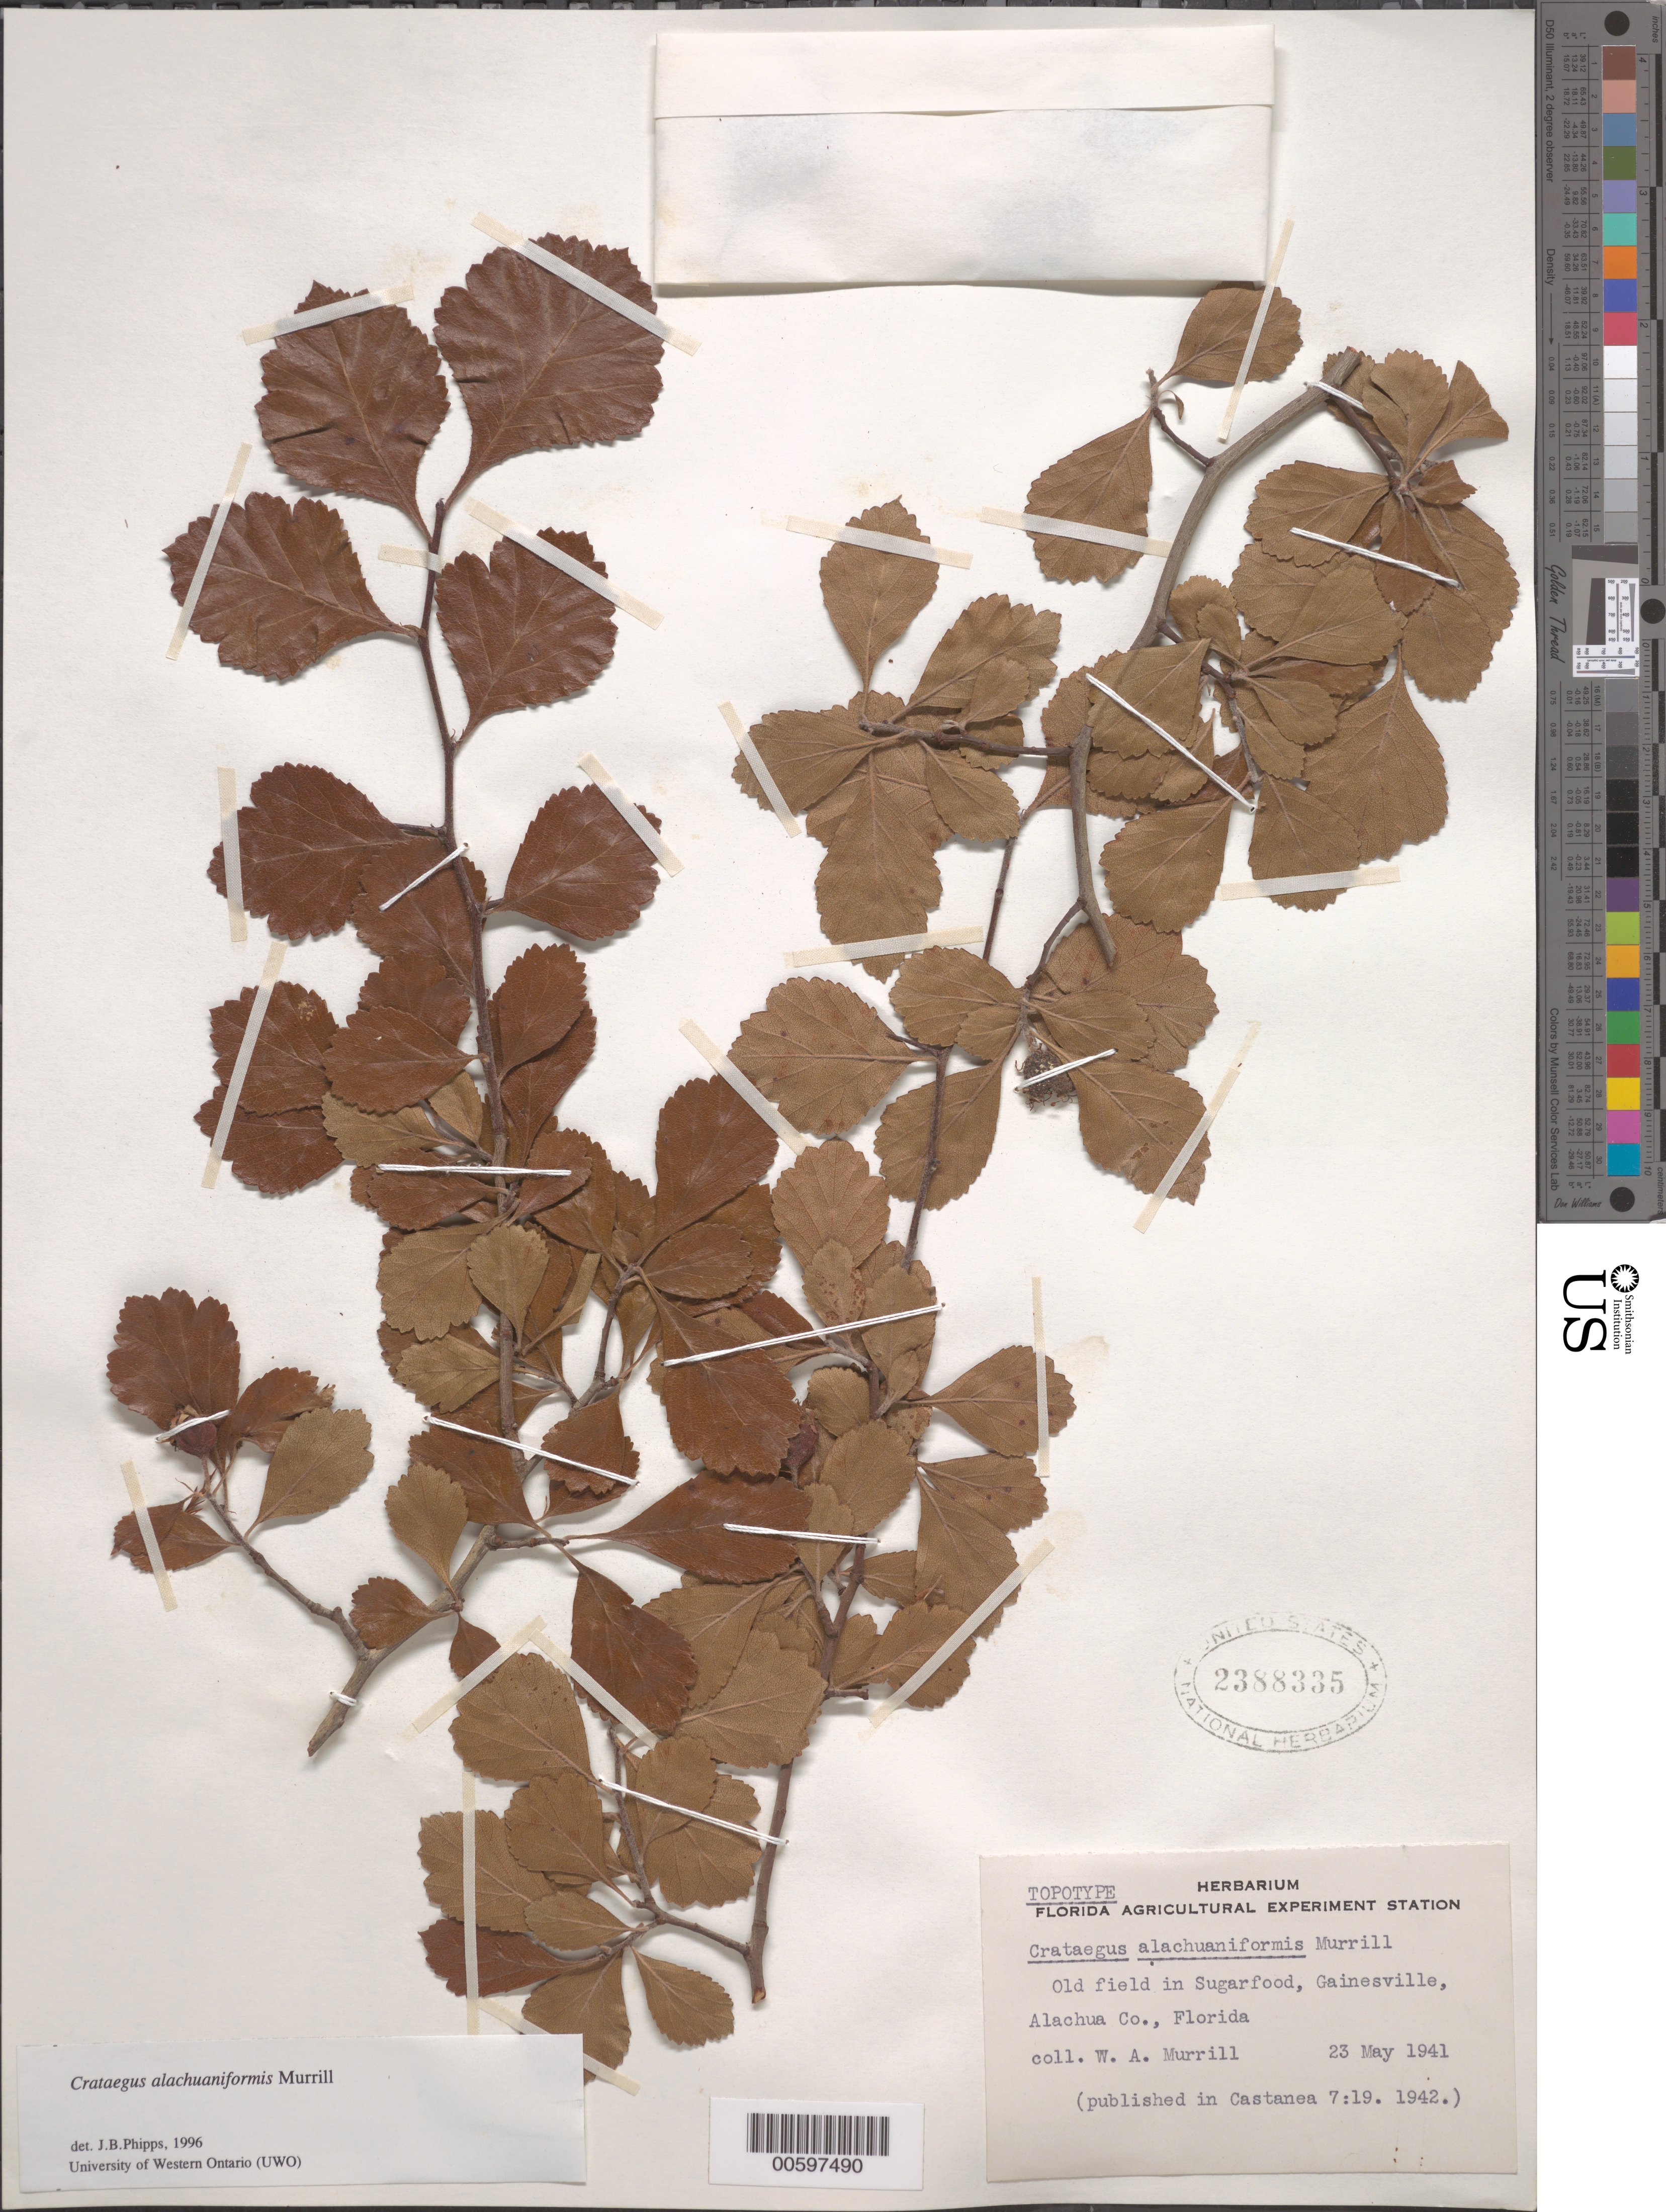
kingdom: Plantae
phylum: Tracheophyta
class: Magnoliopsida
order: Rosales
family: Rosaceae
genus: Crataegus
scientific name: Crataegus alachuaniformis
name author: Murrill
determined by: Phipps, James B., (UWO), University of Western Ontario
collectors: W. A. Murrill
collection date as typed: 23 May 1942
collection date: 1942-05-23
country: United States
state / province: Florida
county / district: Alachua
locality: Sugarfood, Gainesville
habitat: old field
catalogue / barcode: US 2388335